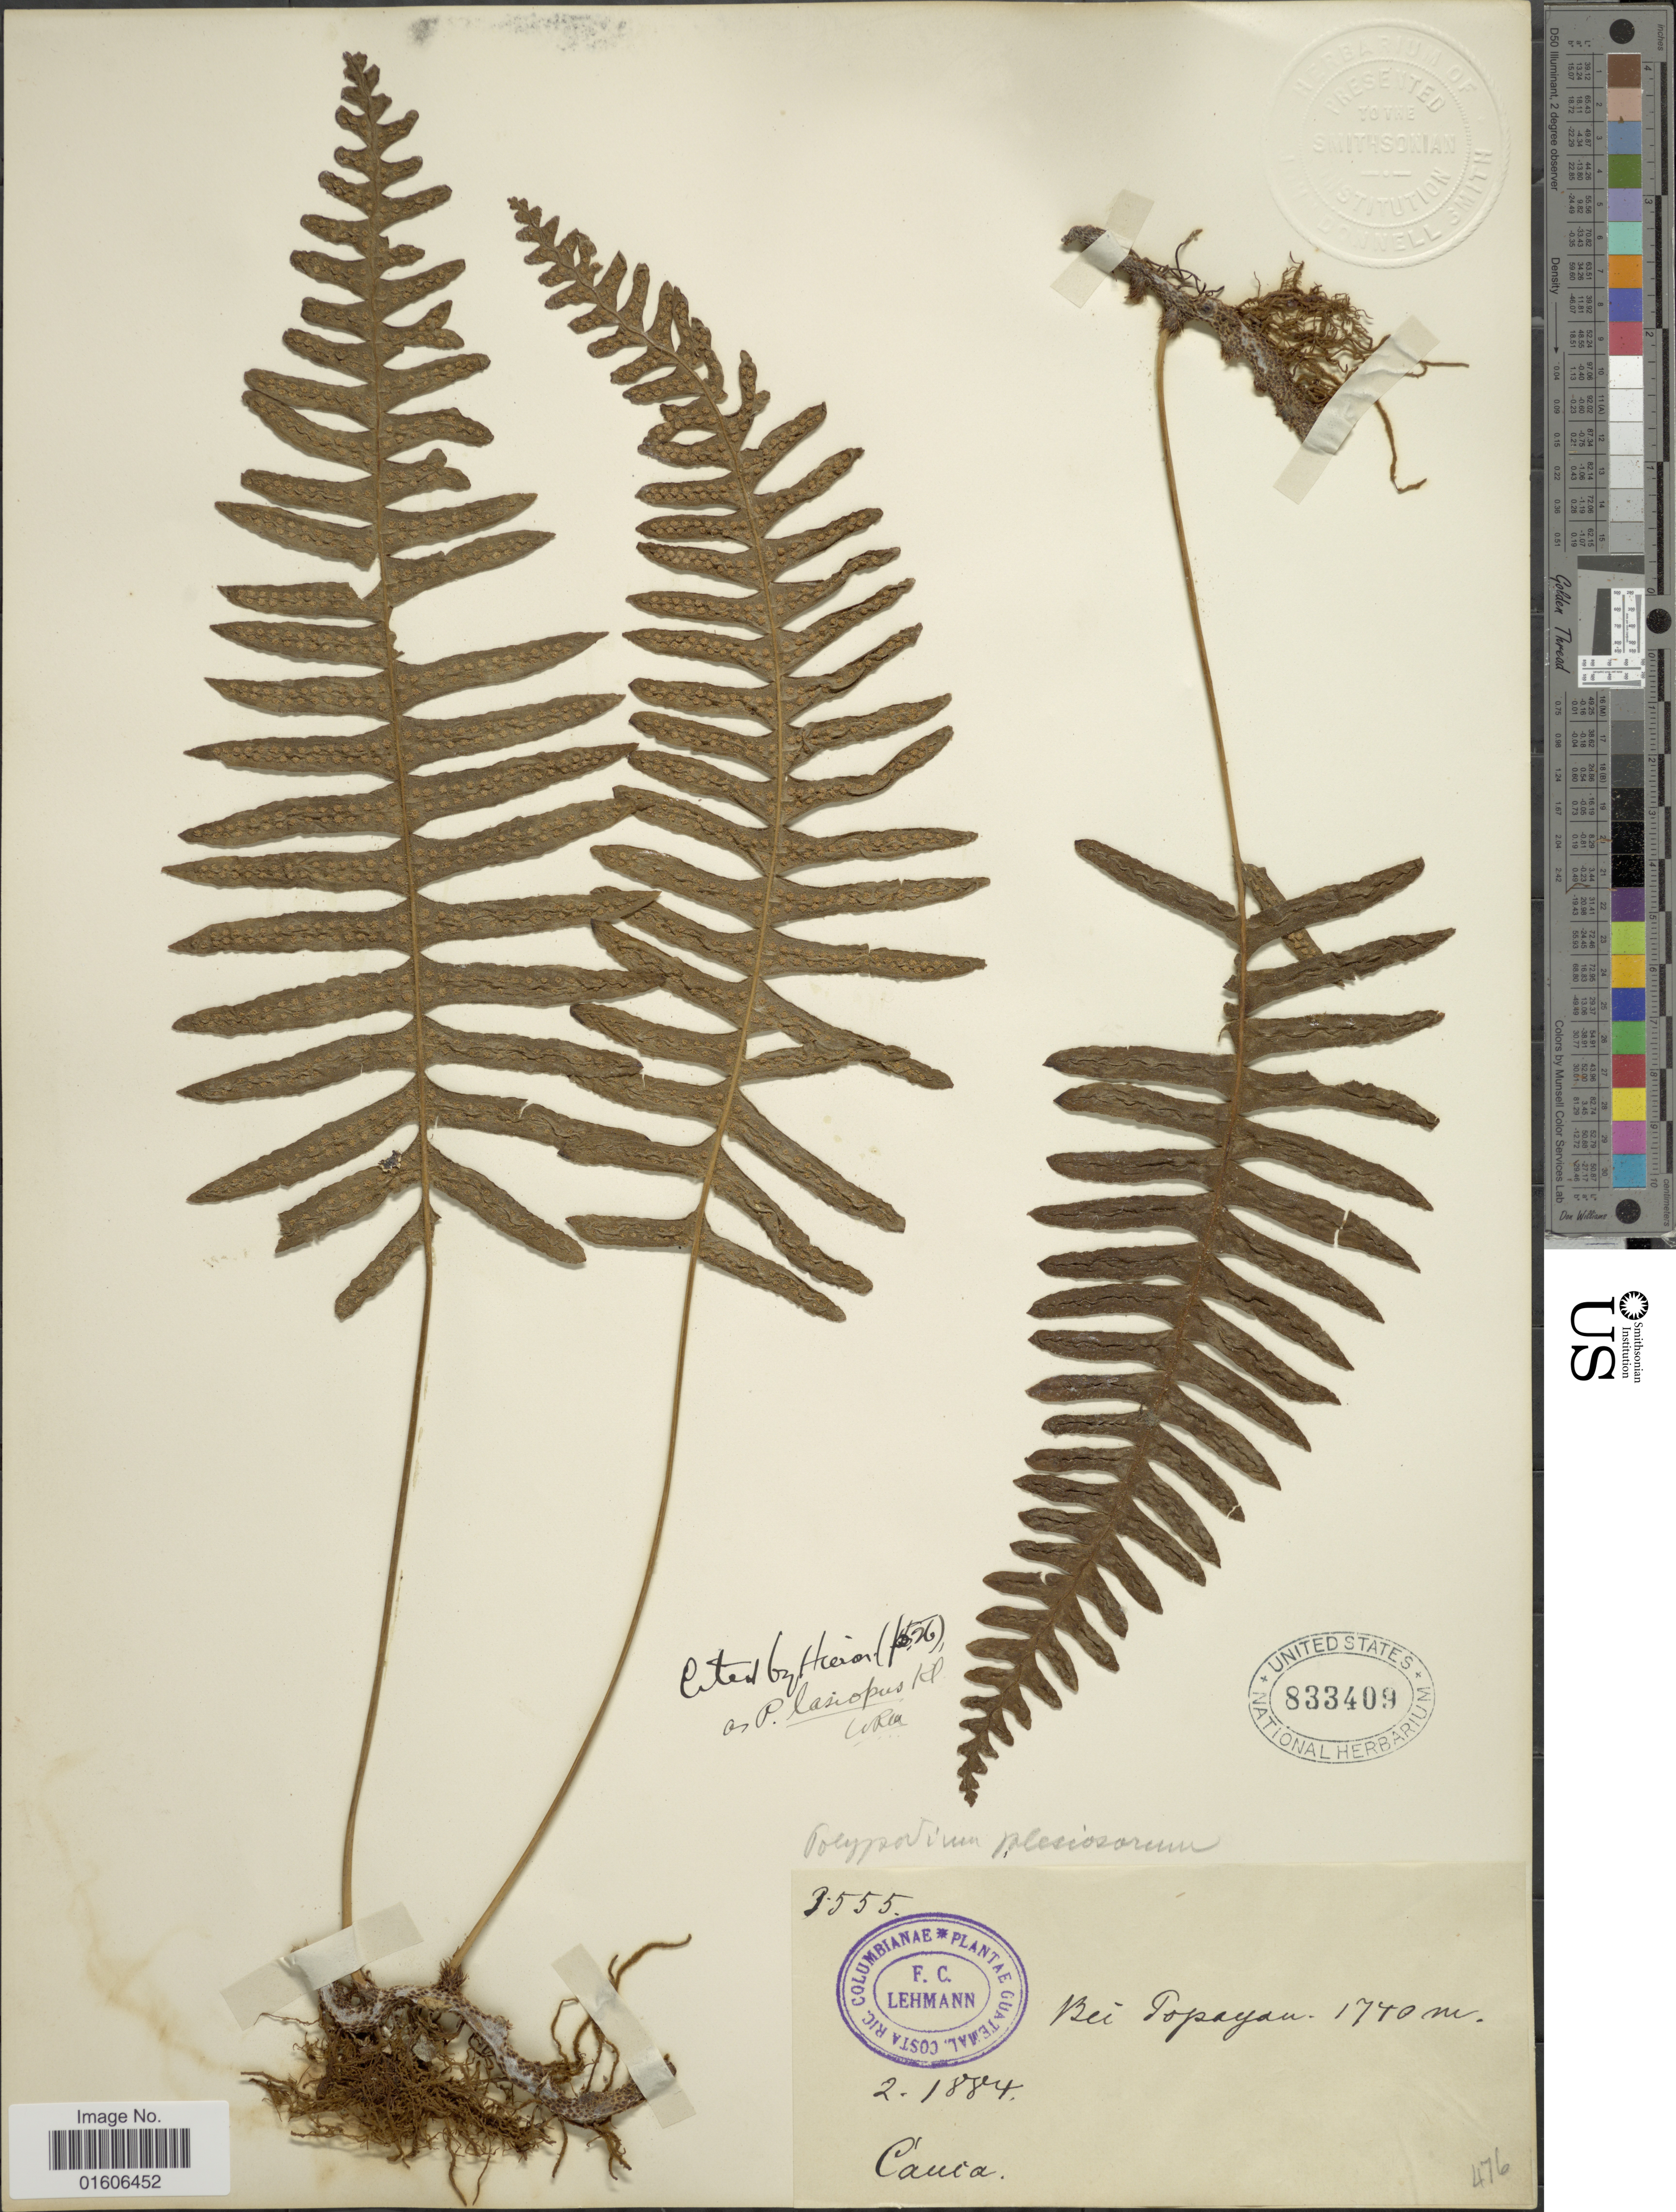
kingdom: Plantae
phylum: Tracheophyta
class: Polypodiopsida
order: Polypodiales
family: Polypodiaceae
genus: Serpocaulon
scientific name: Serpocaulon lasiopus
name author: (Klotzsch) A.R. Sm.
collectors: F. C. Lehmann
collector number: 3555*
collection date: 1884-02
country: Colombia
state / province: Cauca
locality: Bei Topayan. Cauca.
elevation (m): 1740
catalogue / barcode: US 833409